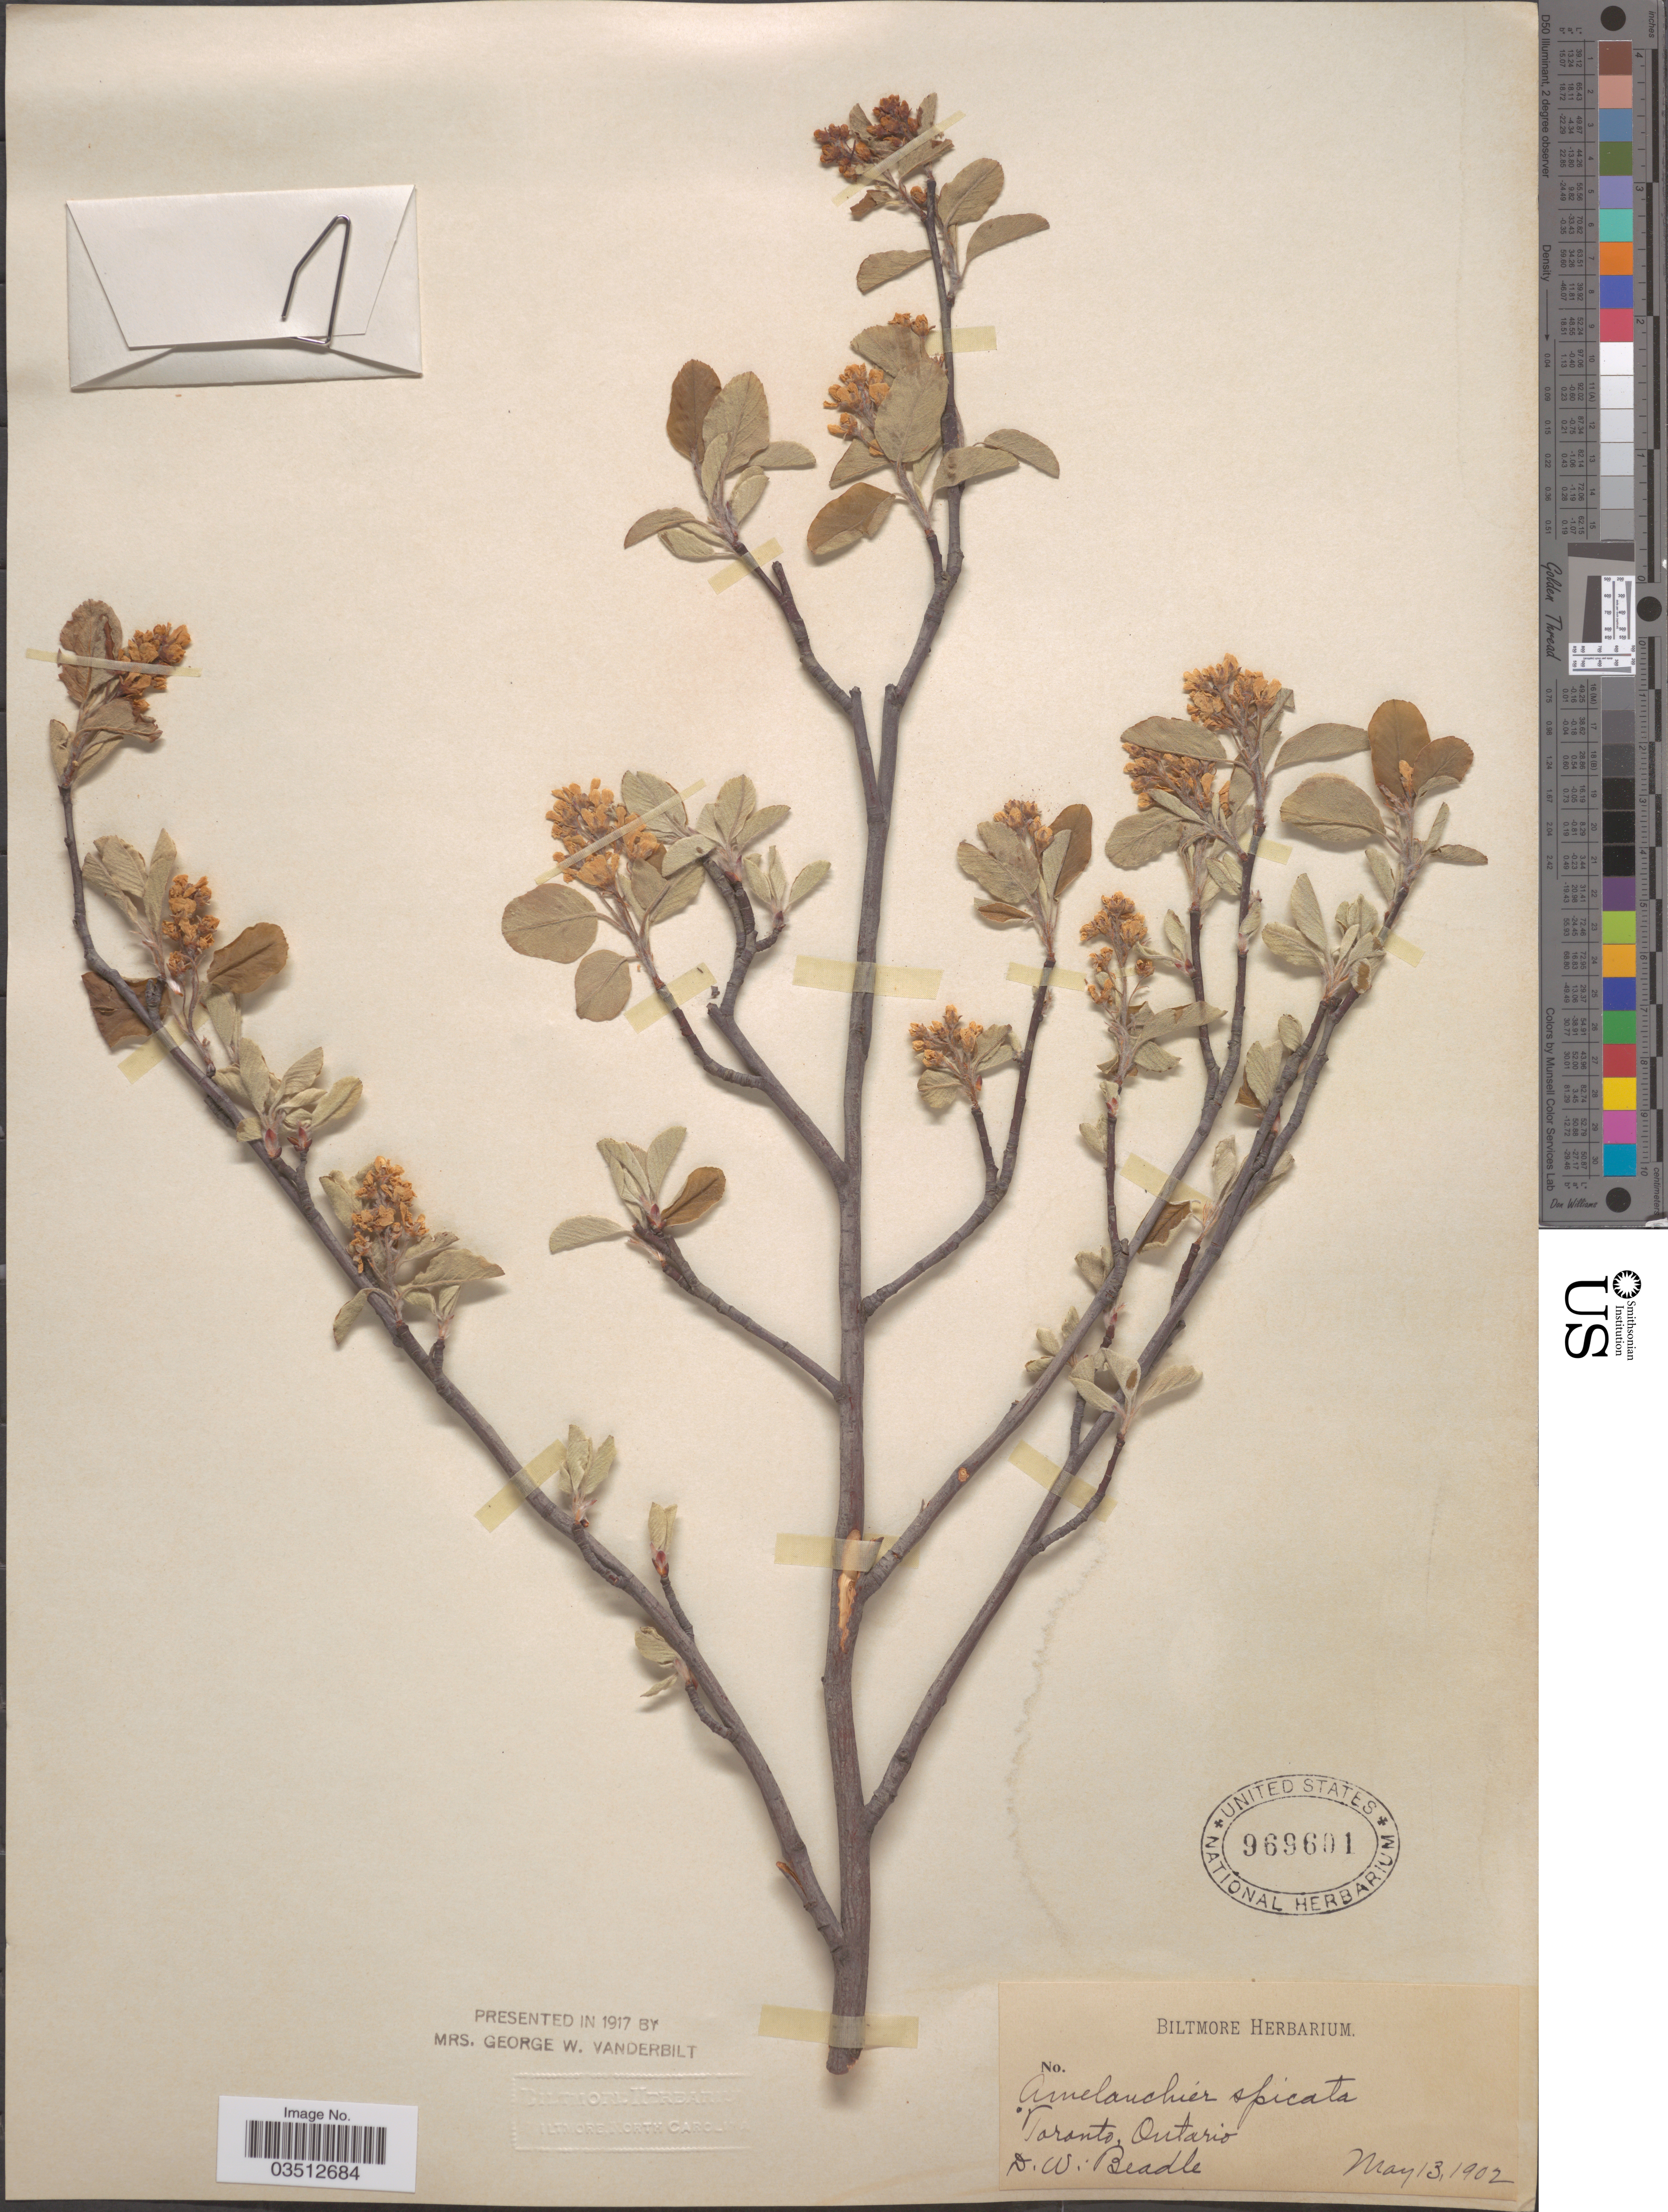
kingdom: Plantae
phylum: Tracheophyta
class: Magnoliopsida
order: Rosales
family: Rosaceae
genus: Amelanchier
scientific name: Amelanchier x spicata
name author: (Lam.) K. Koch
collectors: D. Beadle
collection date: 1902-05-13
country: Canada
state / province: Ontario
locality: Toronto.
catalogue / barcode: US 969601